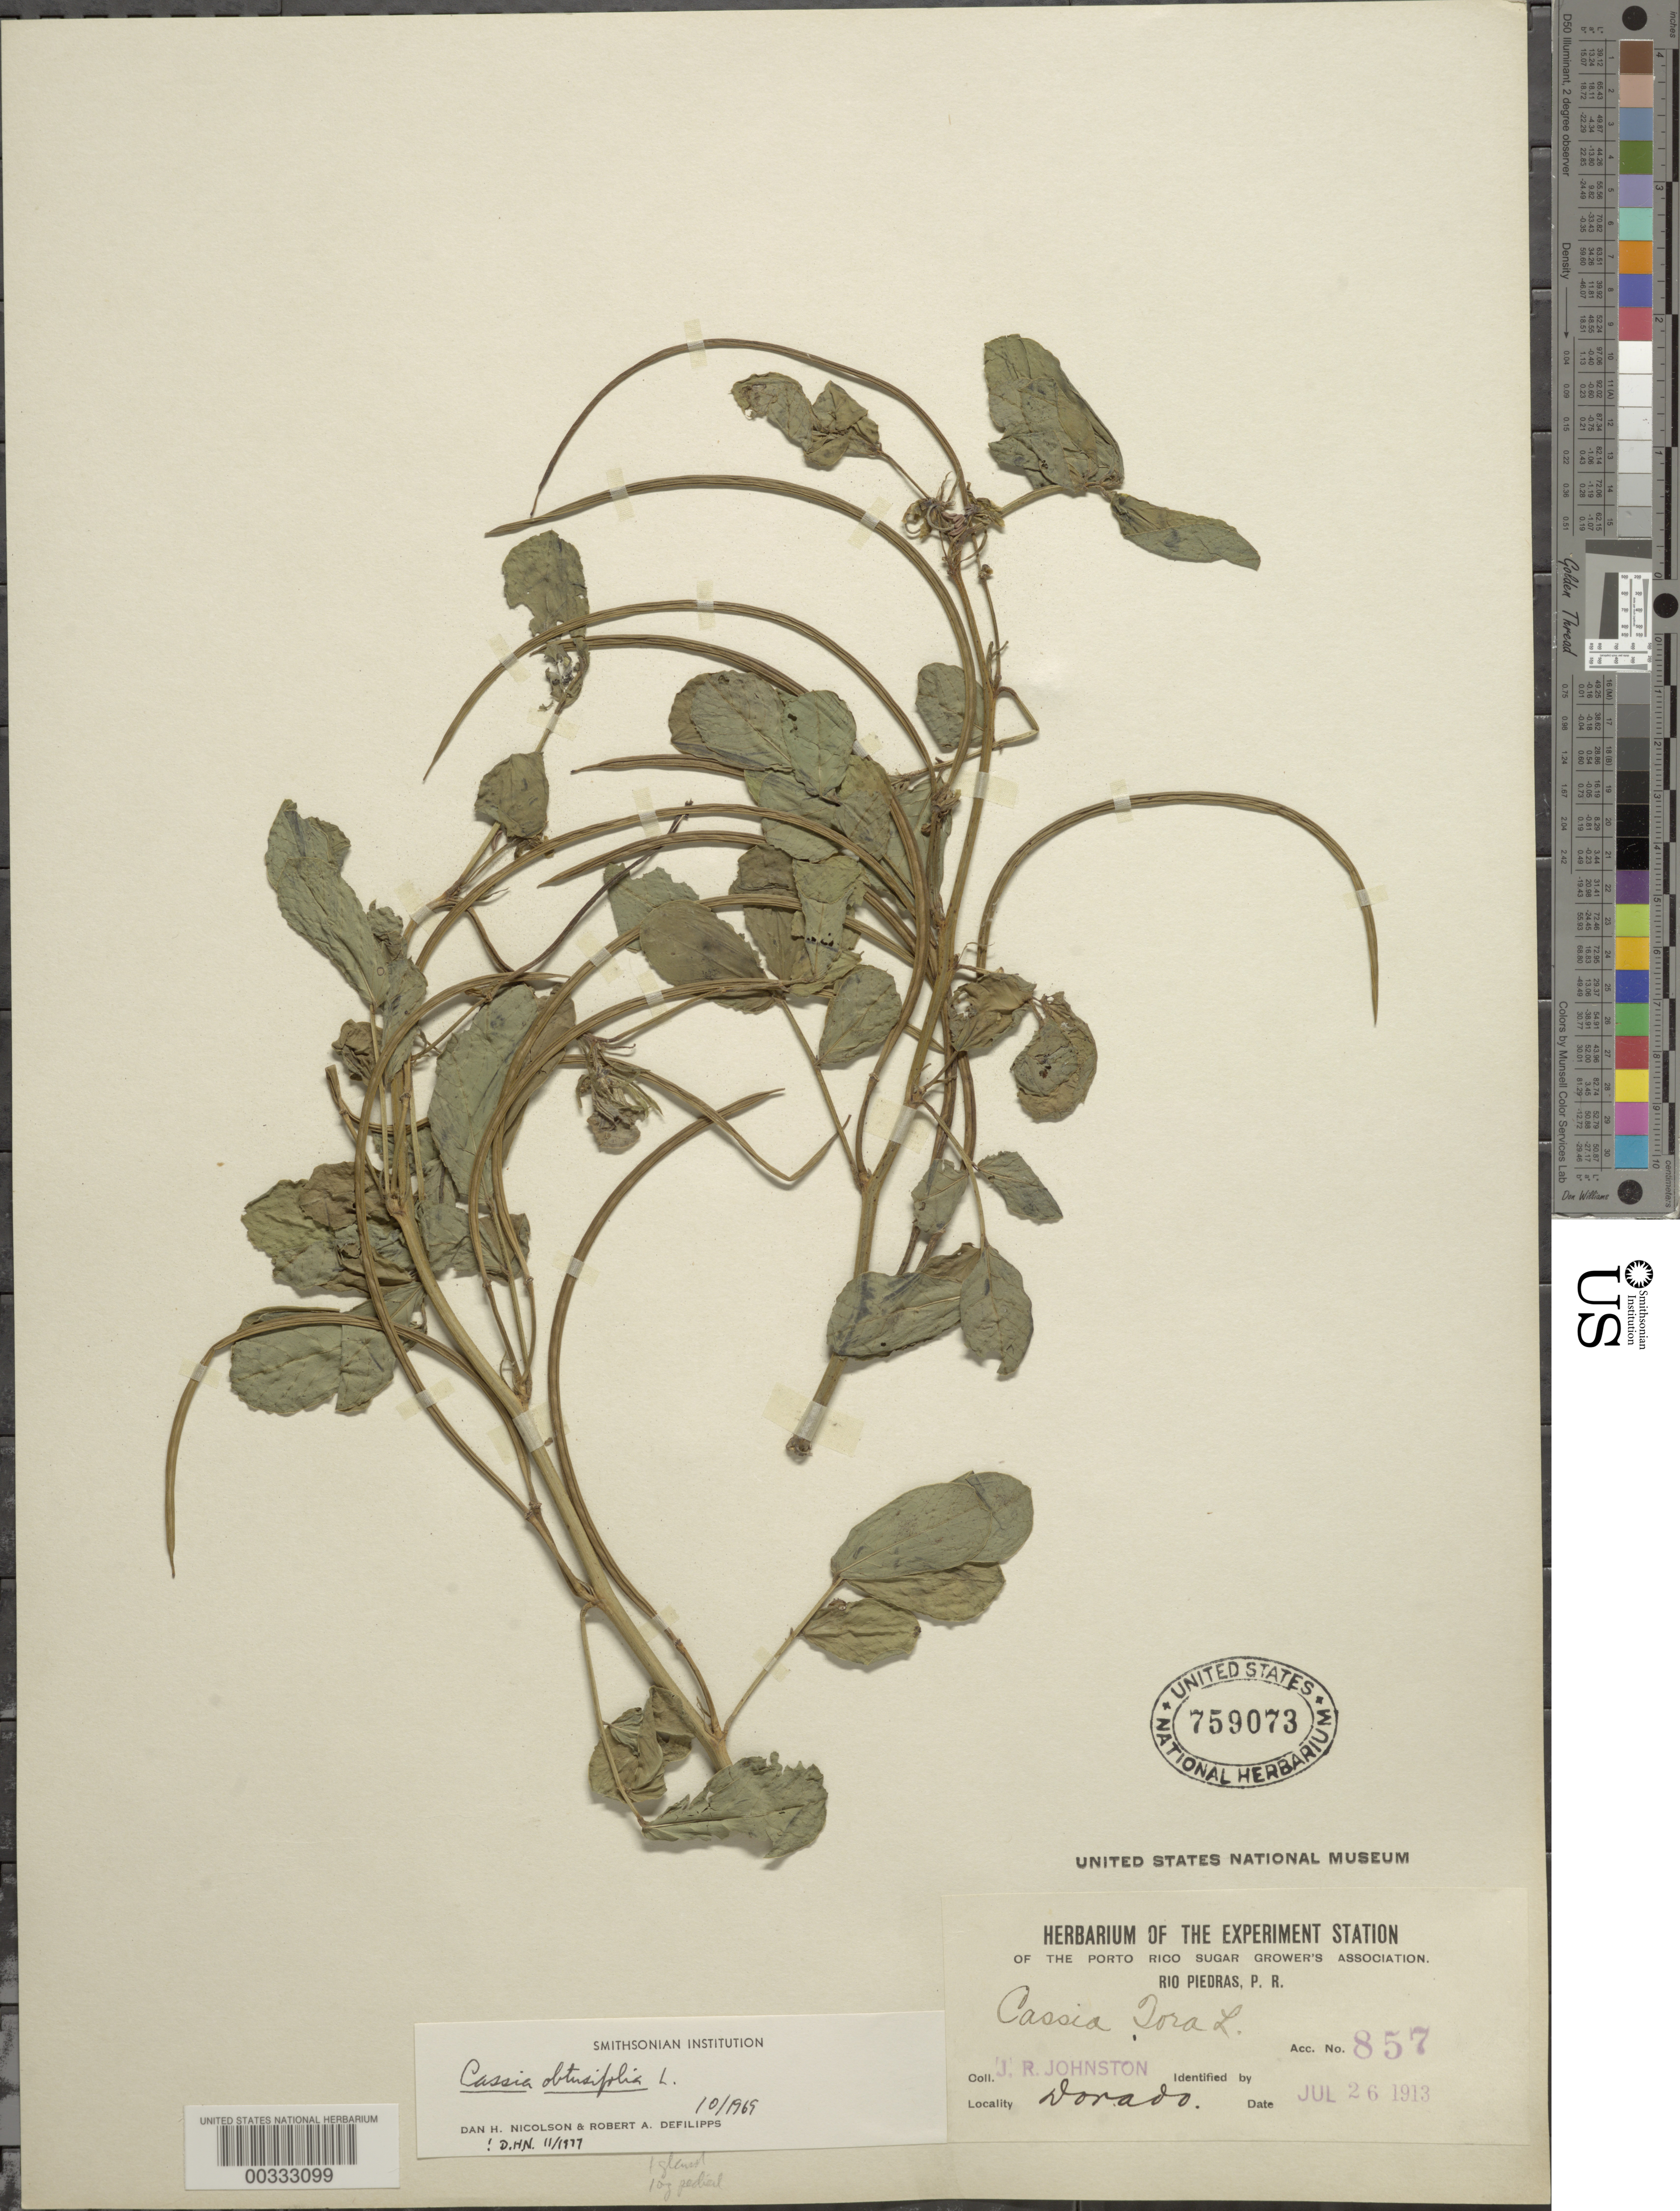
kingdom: Plantae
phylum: Tracheophyta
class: Magnoliopsida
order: Fabales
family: Fabaceae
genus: Senna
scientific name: Senna obtusifolia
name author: (L.) H.S. Irwin & Barneby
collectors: J. Johnston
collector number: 857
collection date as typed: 26 Jul 1913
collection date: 1913-07-26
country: Puerto Rico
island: Greater Antilles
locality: Dorado; rio piedras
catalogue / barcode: US 759073